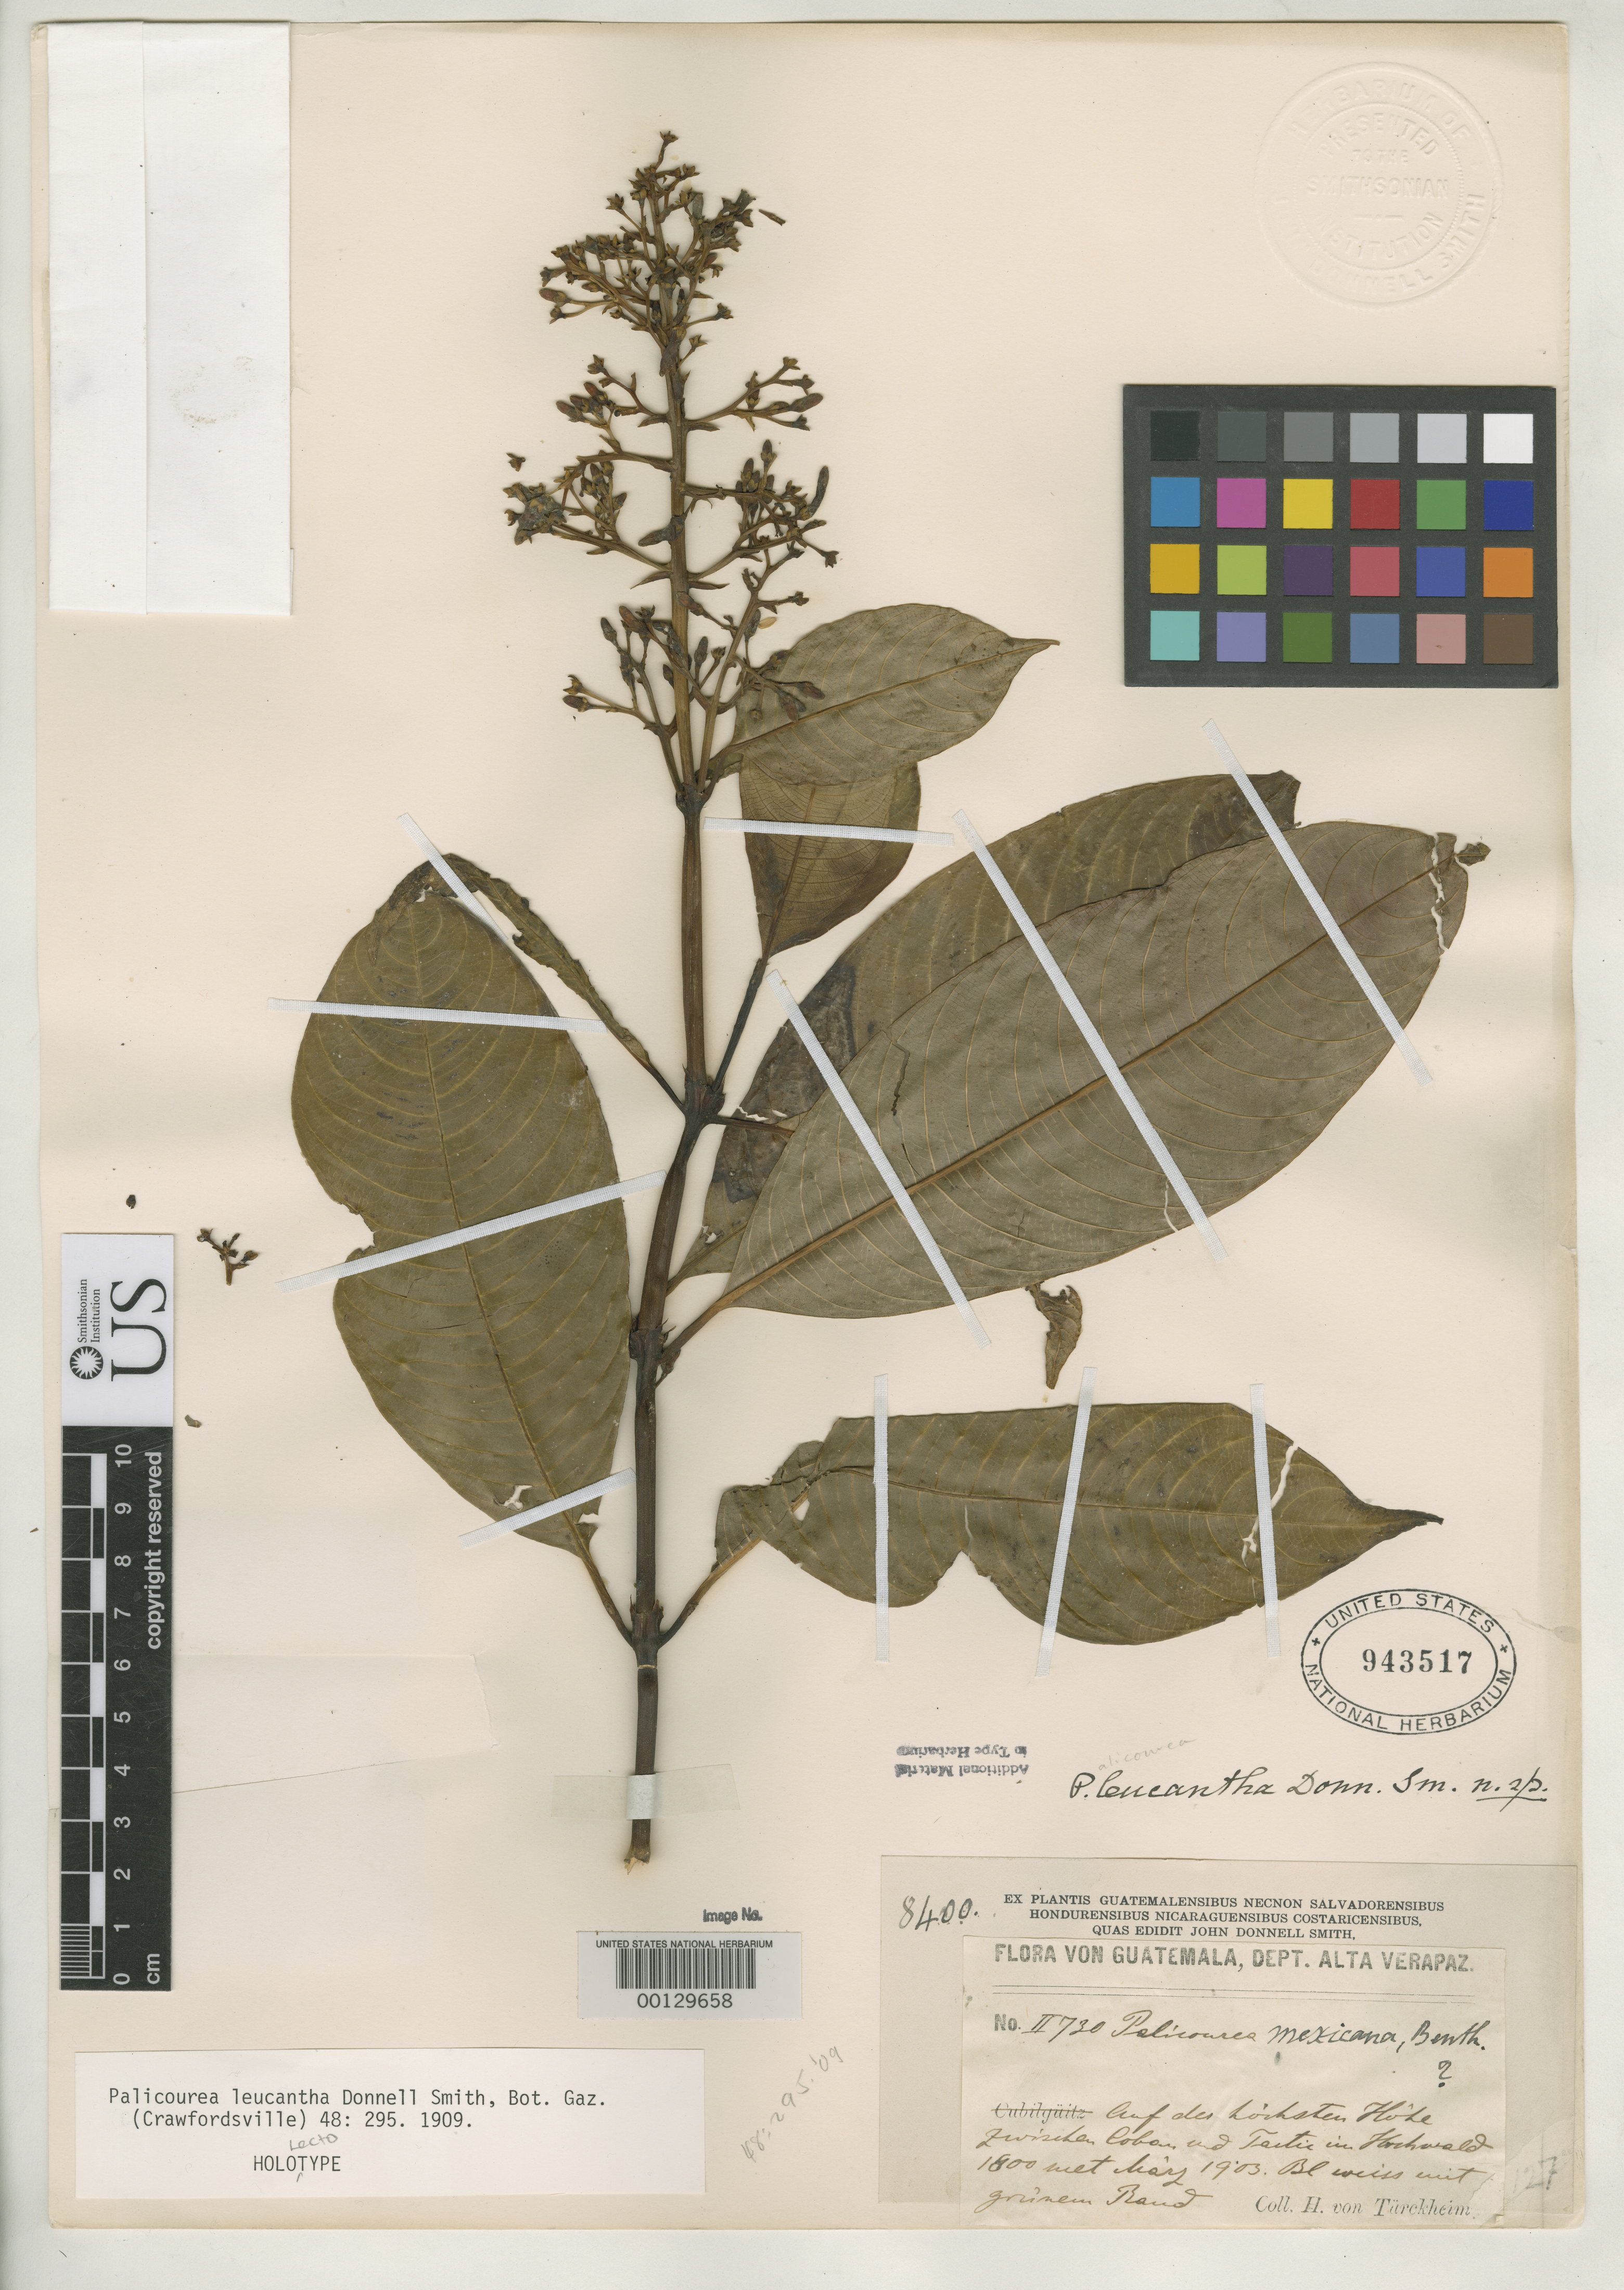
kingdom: Plantae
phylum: Tracheophyta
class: Magnoliopsida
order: Gentianales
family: Rubiaceae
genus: Palicourea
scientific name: Palicourea leucantha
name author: Donn. Sm.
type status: Lectotype; Syntype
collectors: H. von Türckheim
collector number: J.D.S. 8400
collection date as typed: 1903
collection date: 1903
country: Guatemala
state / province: Alta Verapaz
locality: Between Cobán and Tactic.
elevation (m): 1800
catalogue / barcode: US 943517